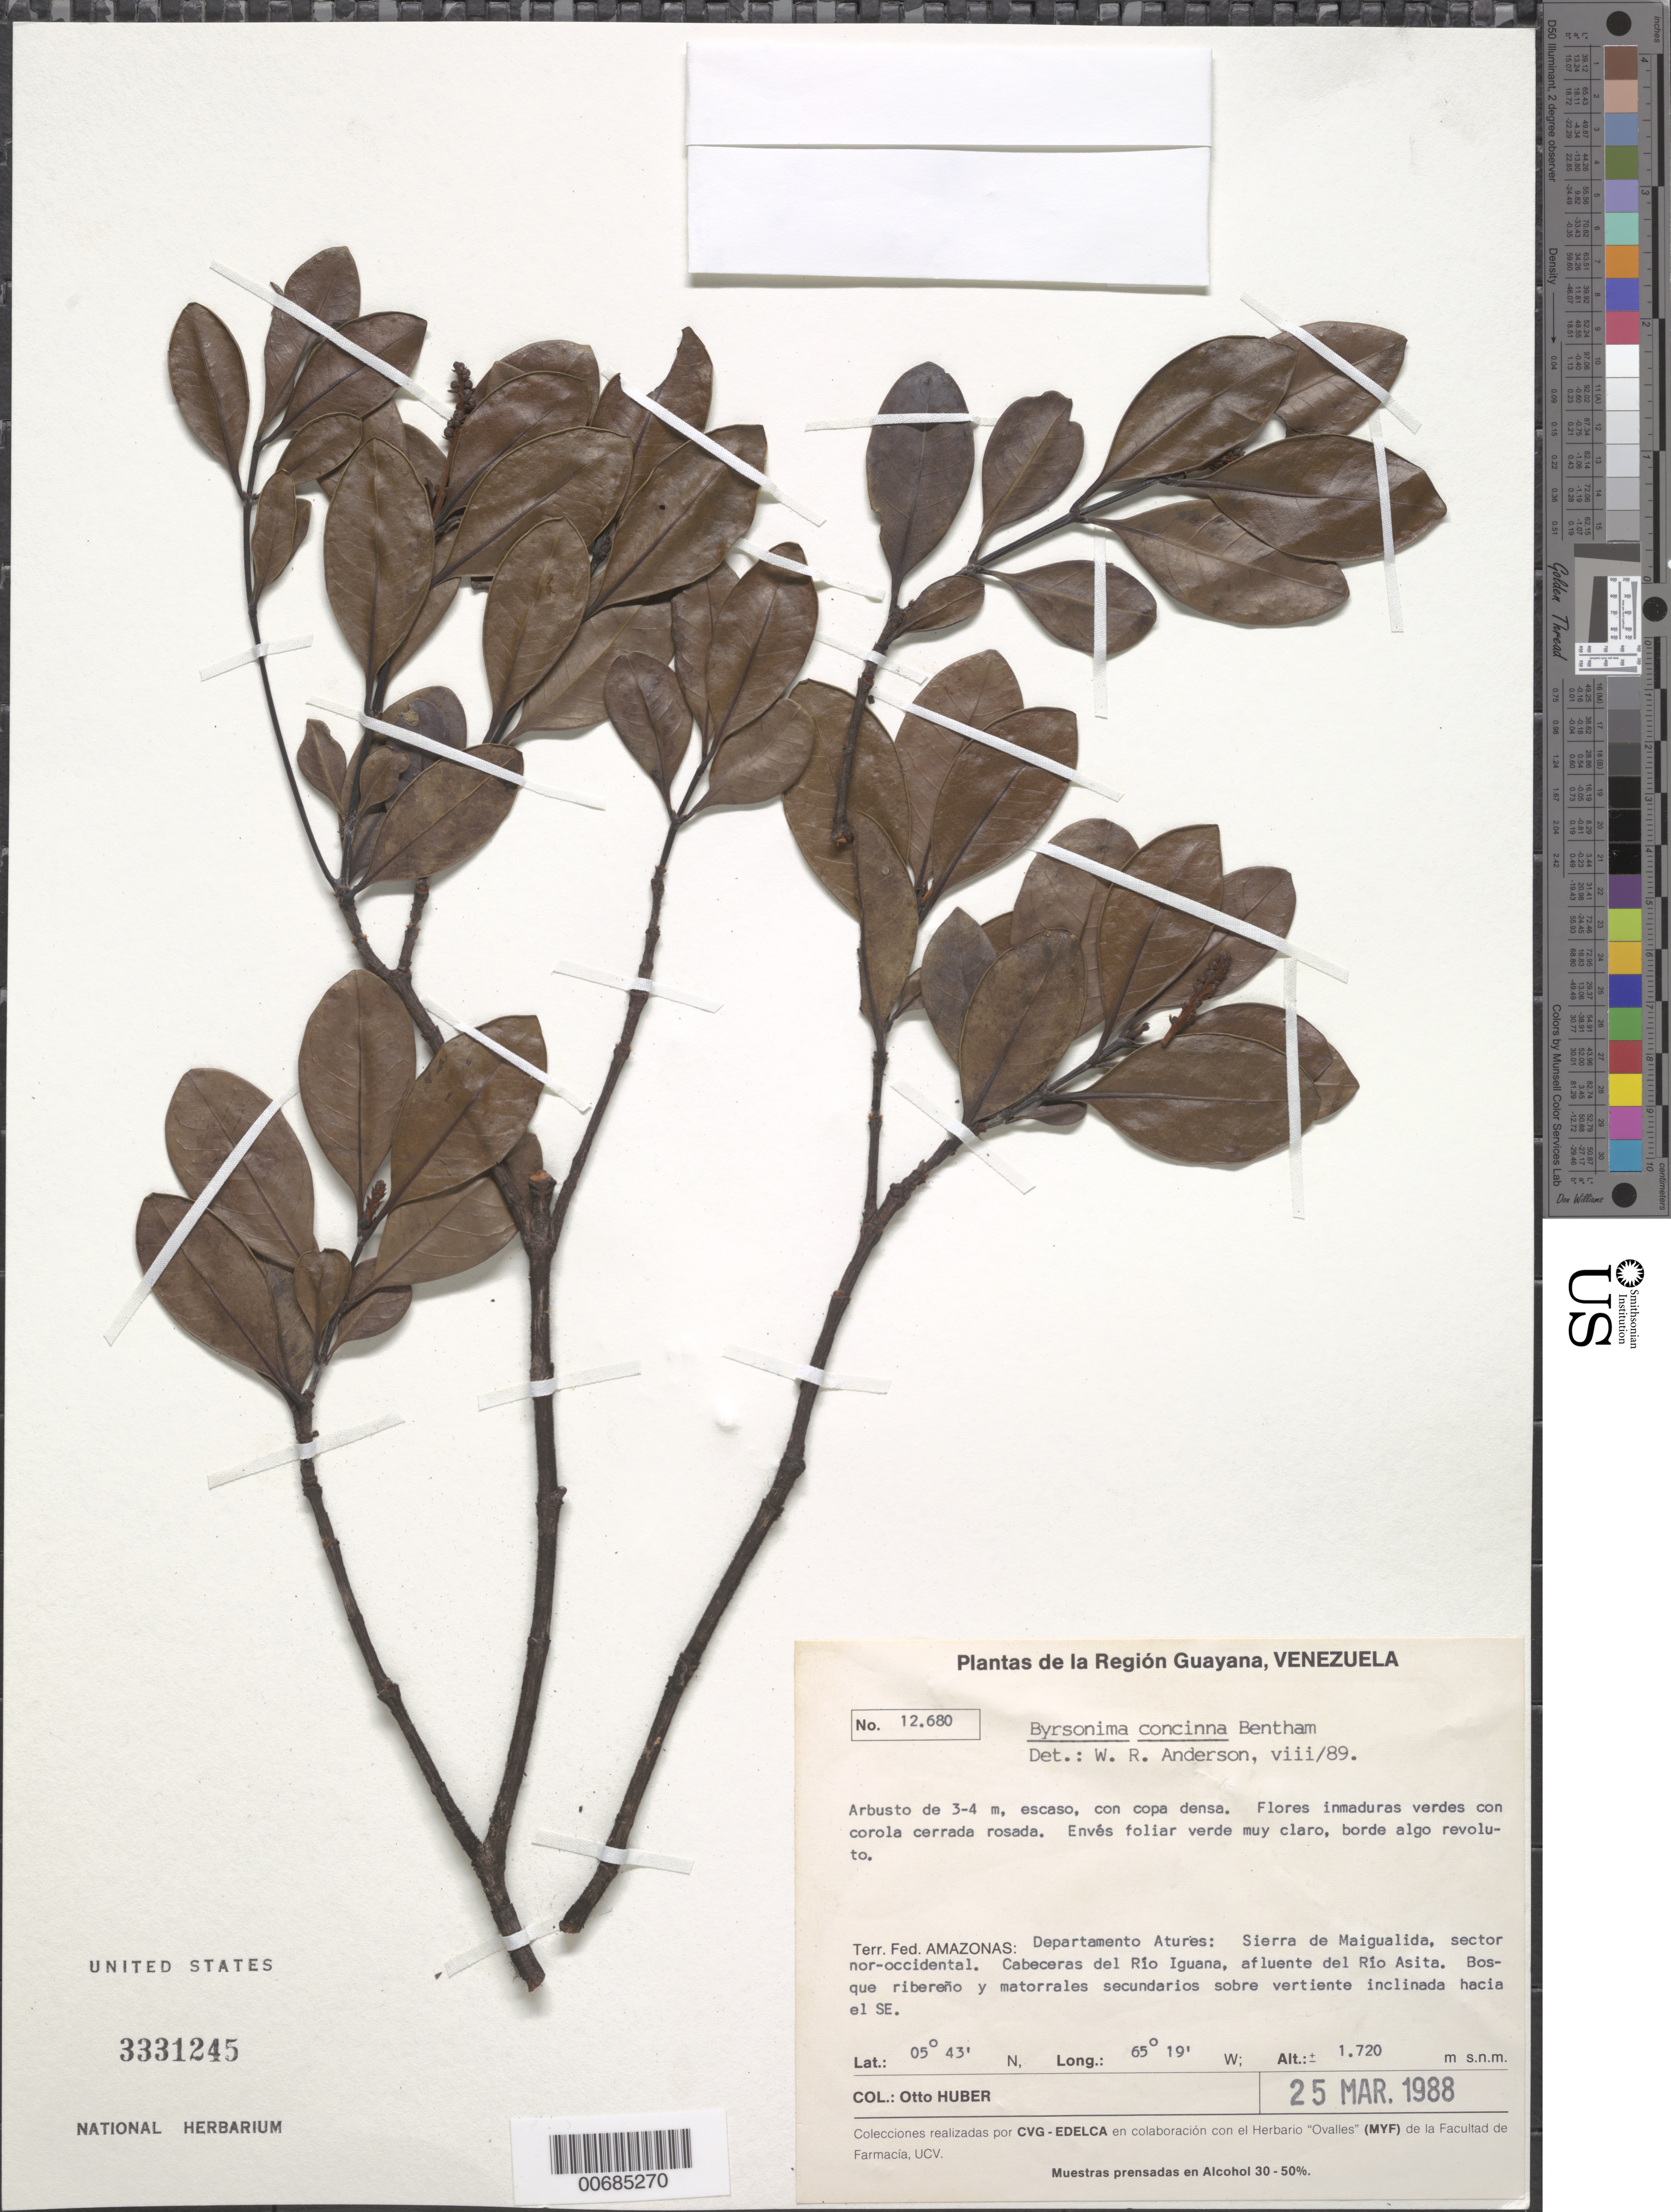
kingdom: Plantae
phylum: Tracheophyta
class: Magnoliopsida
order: Malpighiales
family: Malpighiaceae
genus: Byrsonima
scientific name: Byrsonima concinna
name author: Benth.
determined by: Anderson, W. R., (MICH), University of Michigan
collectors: O. Huber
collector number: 12680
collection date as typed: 25-Mar-88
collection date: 1988-03-25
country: Venezuela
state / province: Amazonas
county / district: Atures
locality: Sierra de Maigualida, Río Iguana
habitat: Bosque ribereno y matorrales secundarios sobre vertiente inclinada hacia el SE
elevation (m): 1720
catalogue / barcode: US 3331245